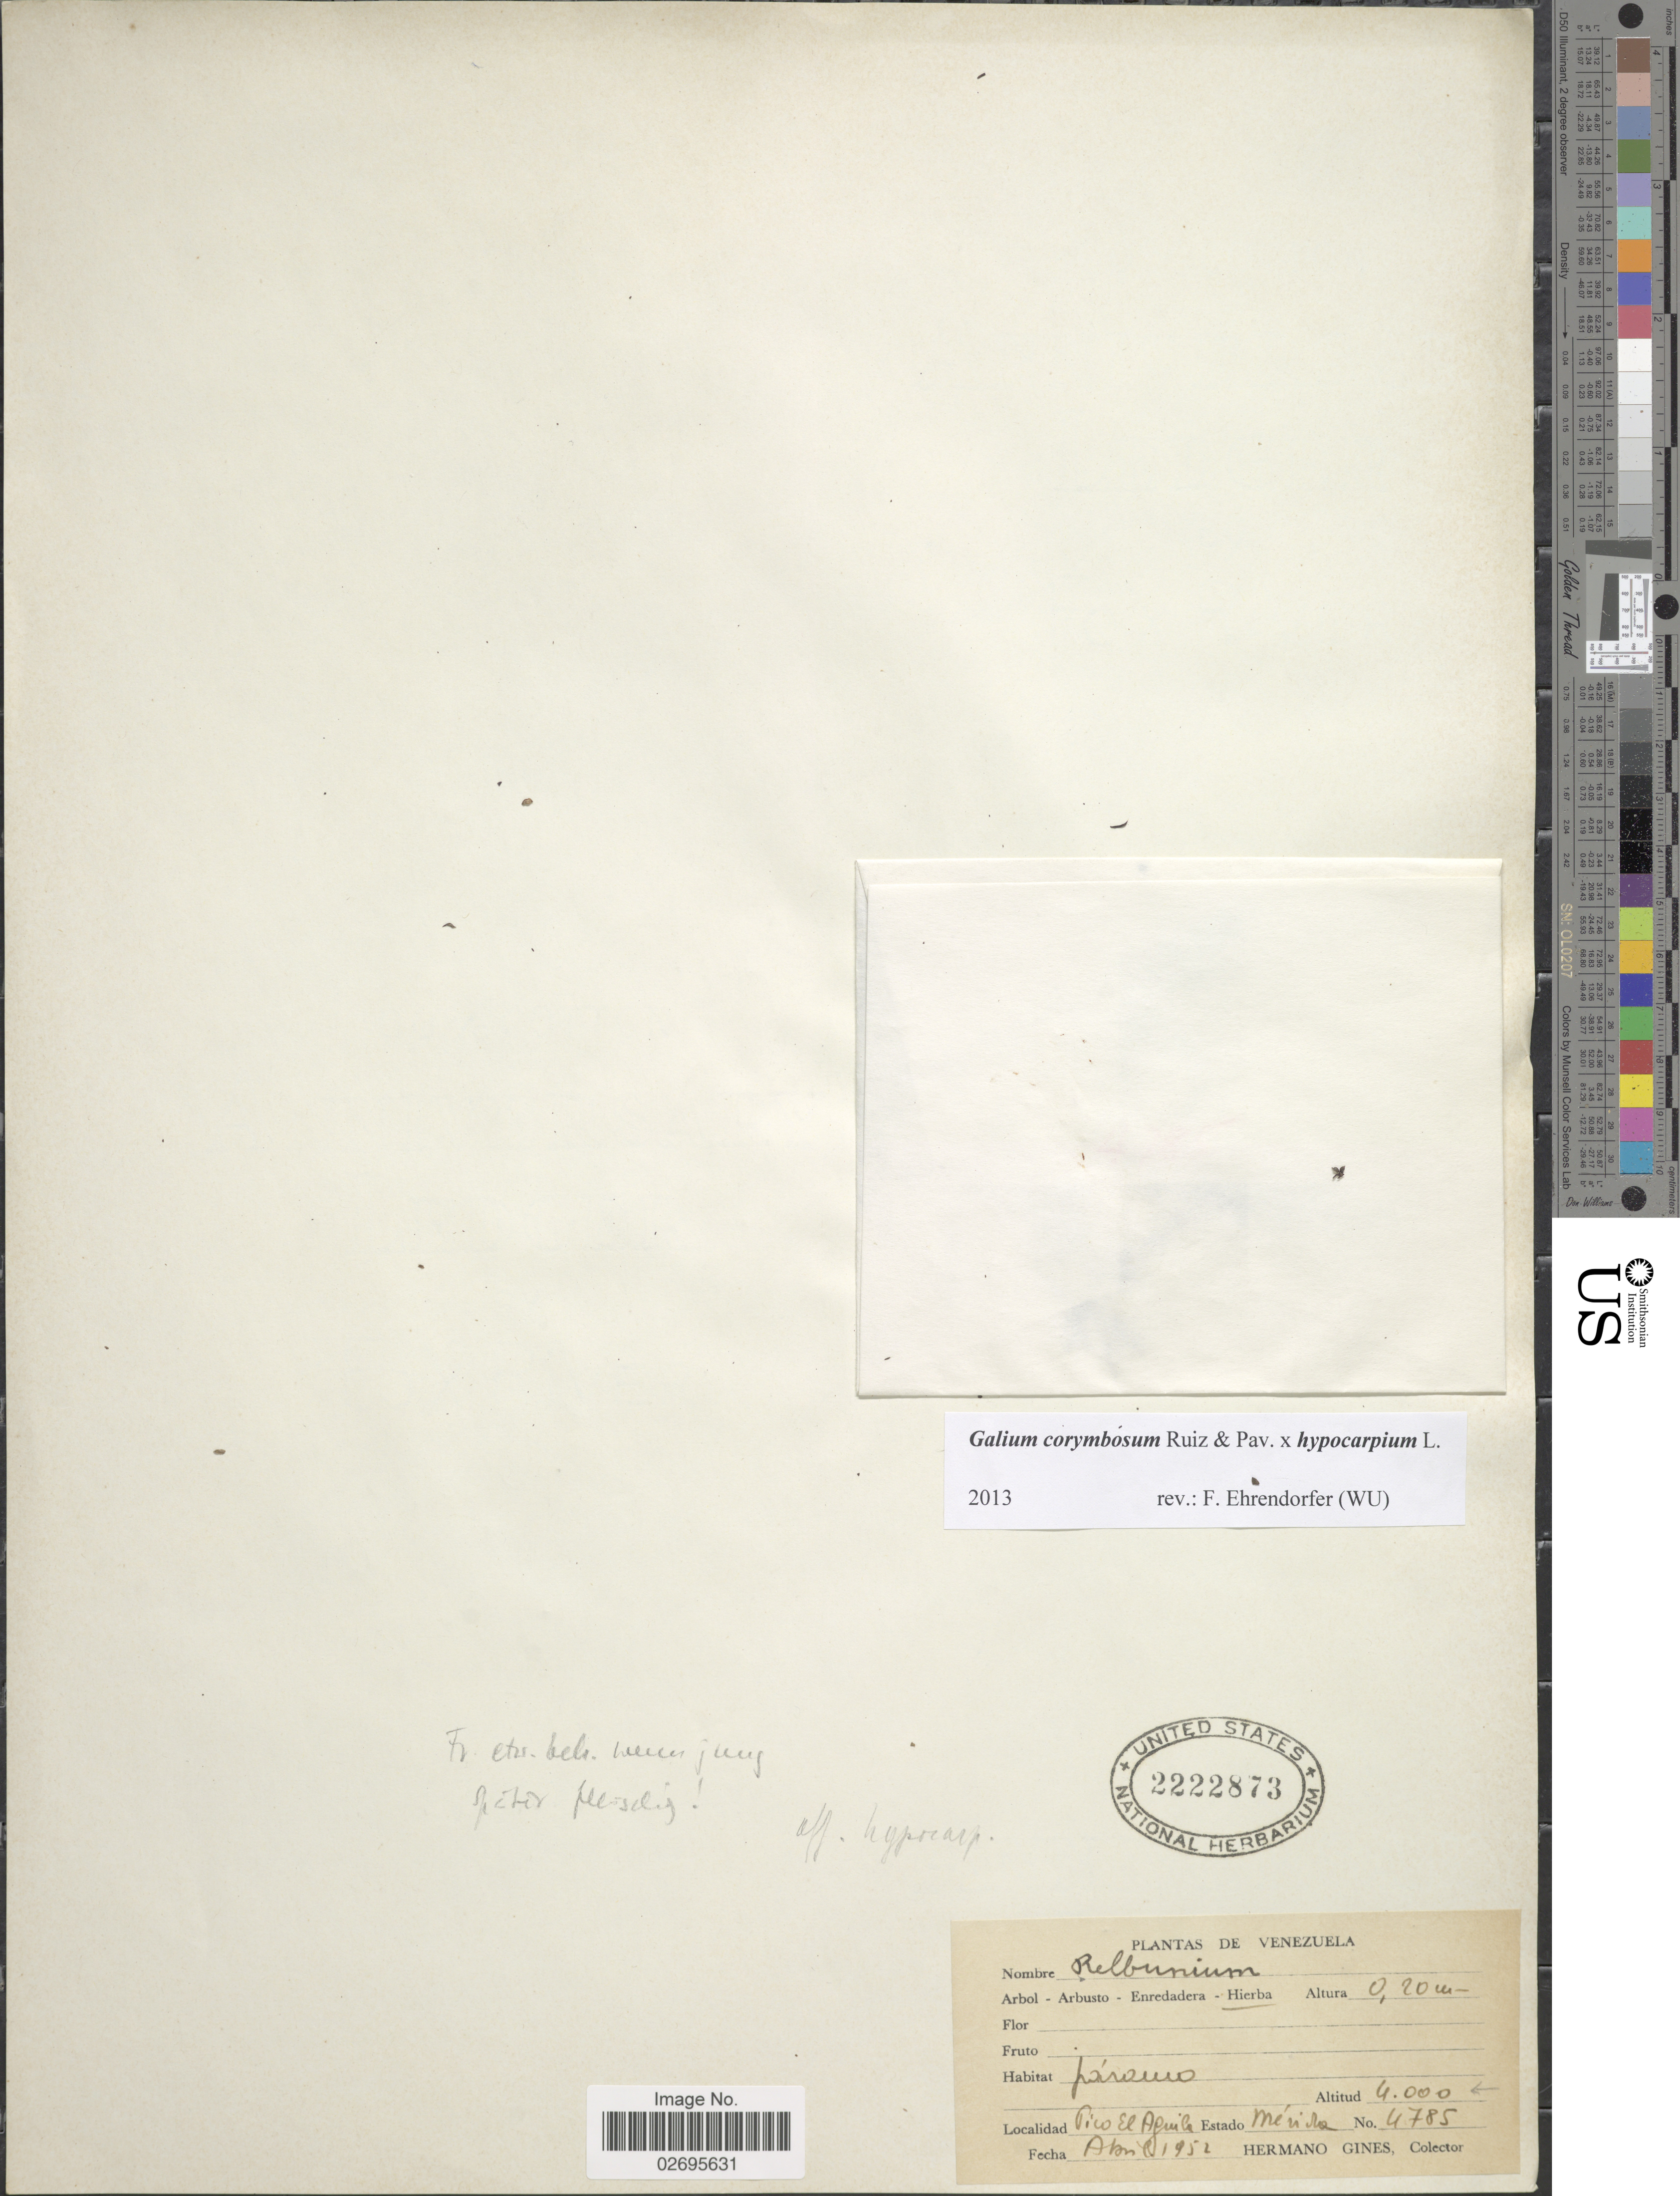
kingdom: Plantae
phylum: Tracheophyta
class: Magnoliopsida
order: Gentianales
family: Rubiaceae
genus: Galium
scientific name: Galium corymbosum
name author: Ruiz & Pav.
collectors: Bro. Gines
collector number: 4785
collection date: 1952-04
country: Venezuela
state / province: Mérida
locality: Pico El Aguila, Estado Merida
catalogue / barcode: US 2222873